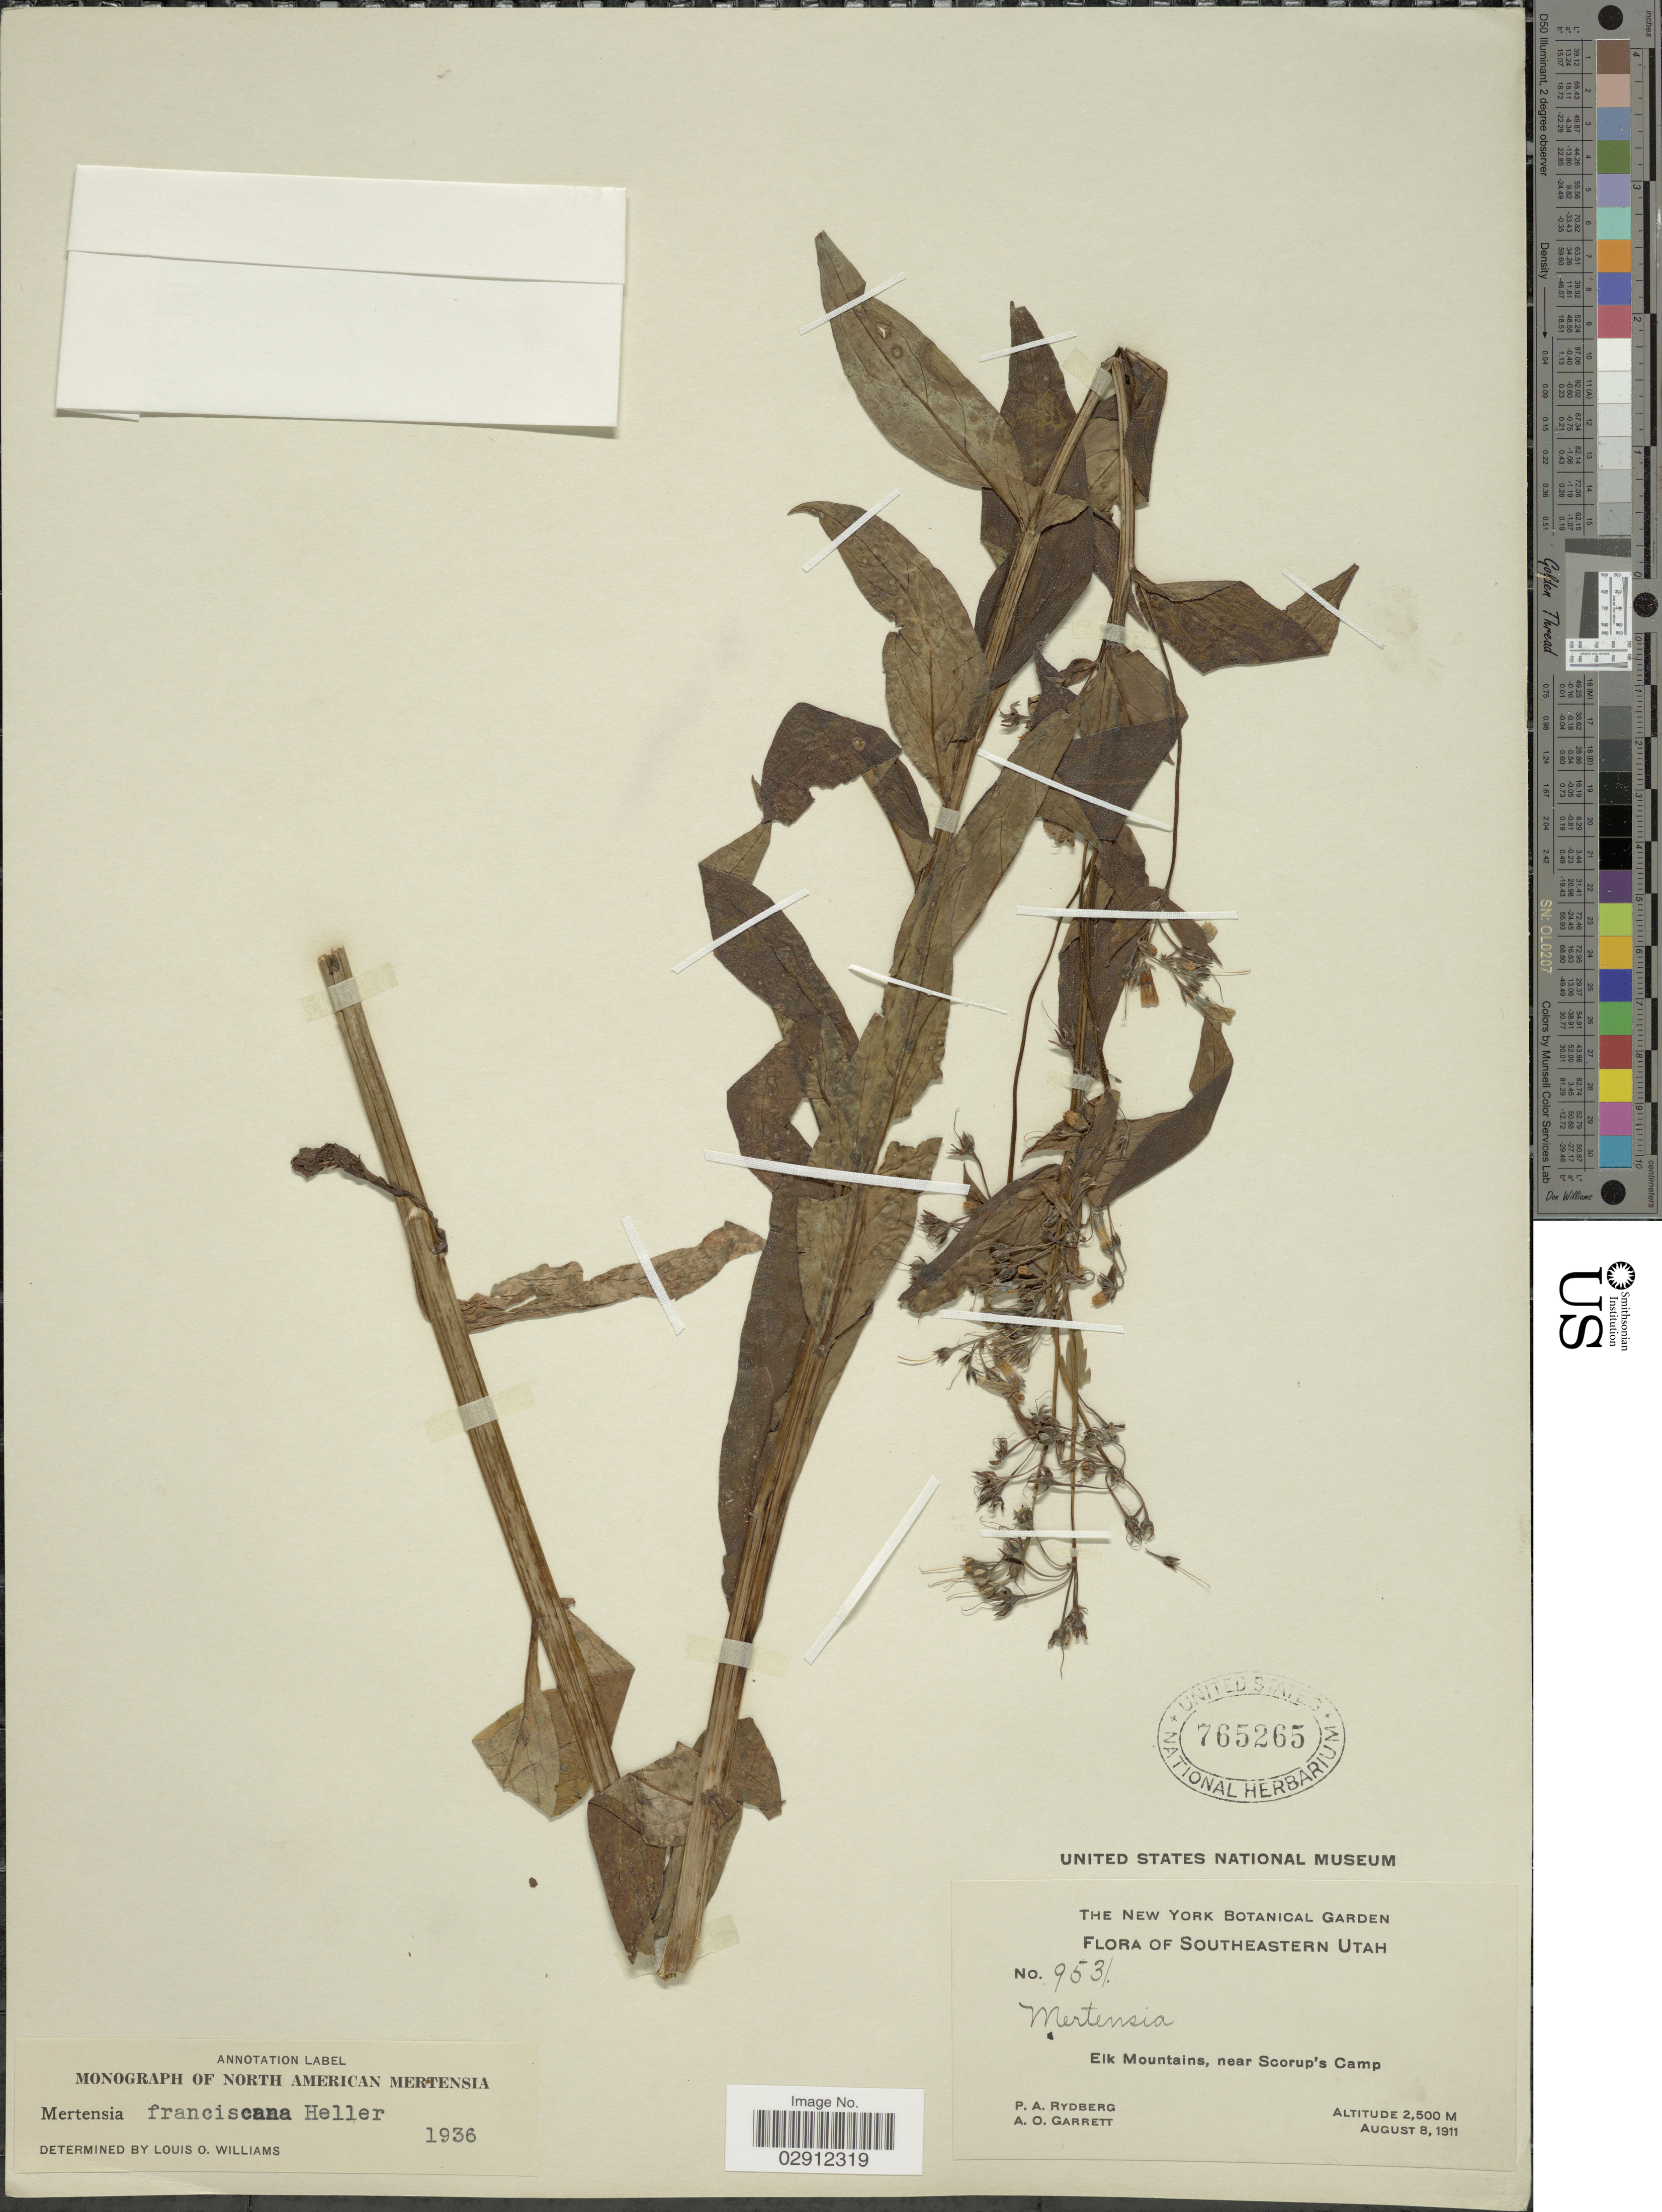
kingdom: Plantae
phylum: Tracheophyta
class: Magnoliopsida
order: Boraginales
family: Boraginaceae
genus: Mertensia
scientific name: Mertensia franciscana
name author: A. Heller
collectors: P. A. Rydberg & A. O. Garrett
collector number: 9531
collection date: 1911-08-08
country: United States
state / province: Utah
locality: Southeastern Utah. Elk Mountains, near Scorup's Camp.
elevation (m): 2500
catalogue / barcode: US 765265